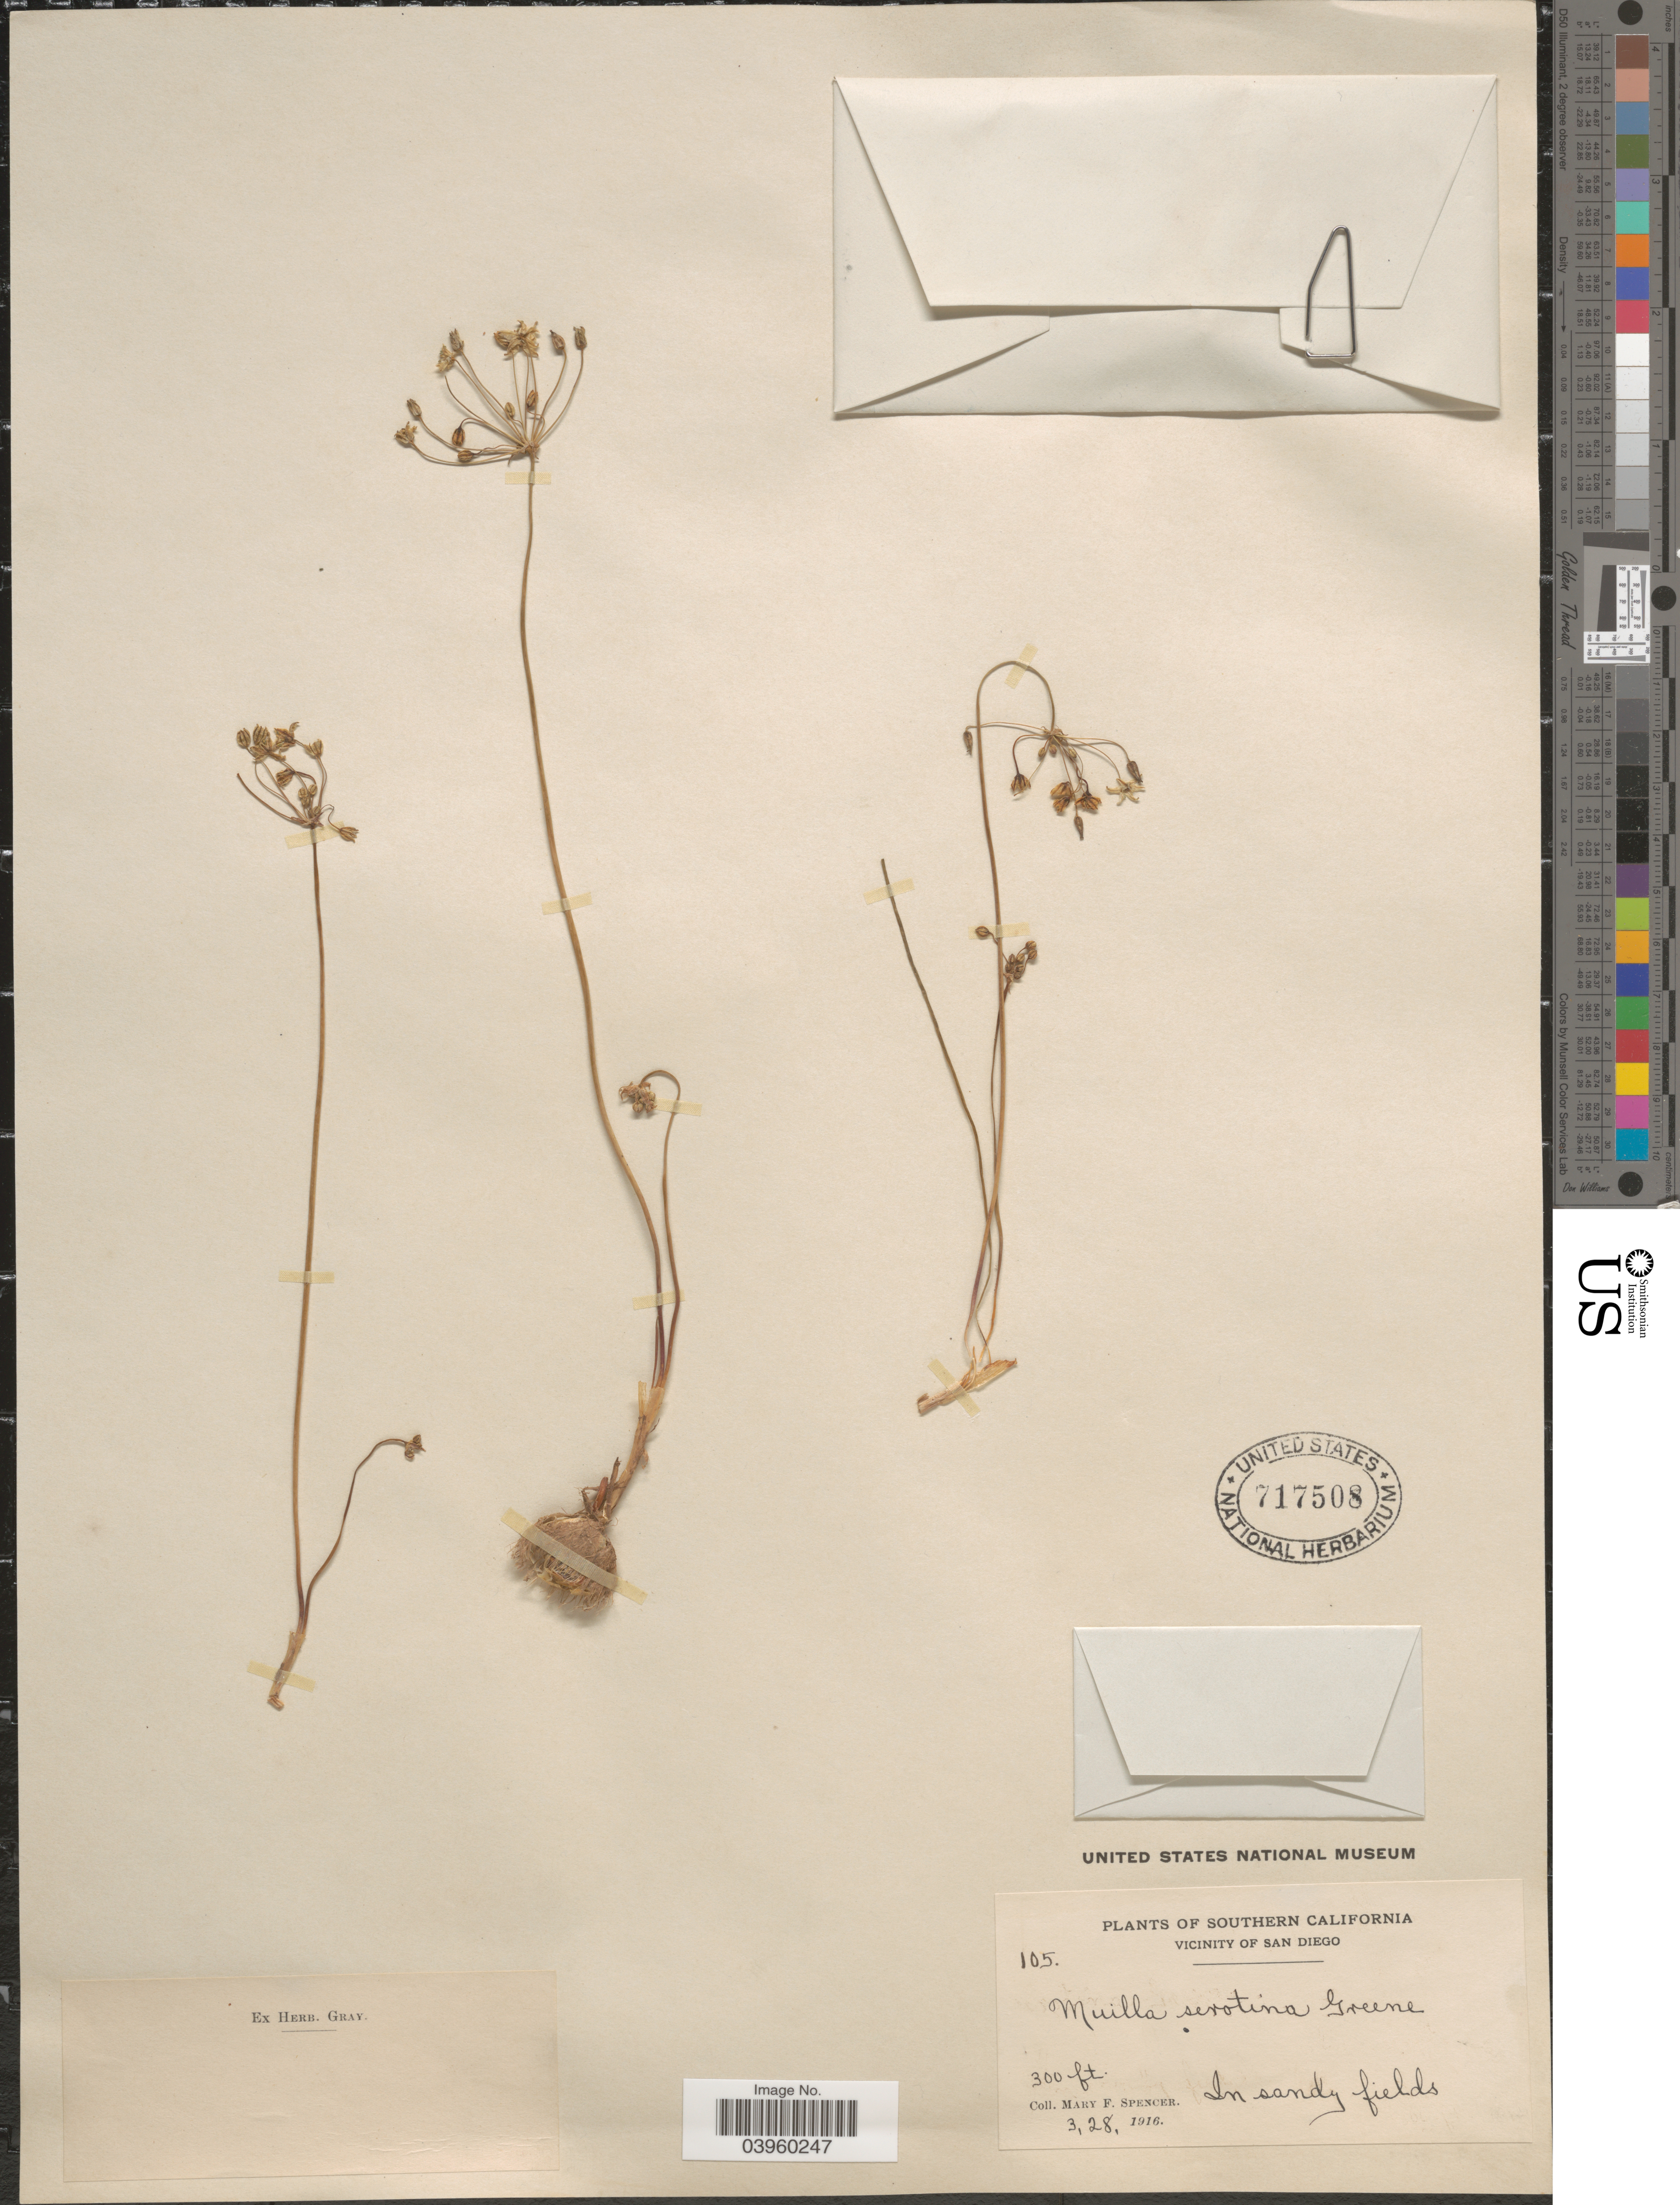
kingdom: Plantae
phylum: Tracheophyta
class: Liliopsida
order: Asparagales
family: Asparagaceae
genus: Muilla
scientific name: Muilla serotina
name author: Greene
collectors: M. Spencer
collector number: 105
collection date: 1916-03-28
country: United States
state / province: California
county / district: San Diego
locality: Southern California. Vicinity of San Diego. In sandy fields.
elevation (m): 91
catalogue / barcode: US 717508